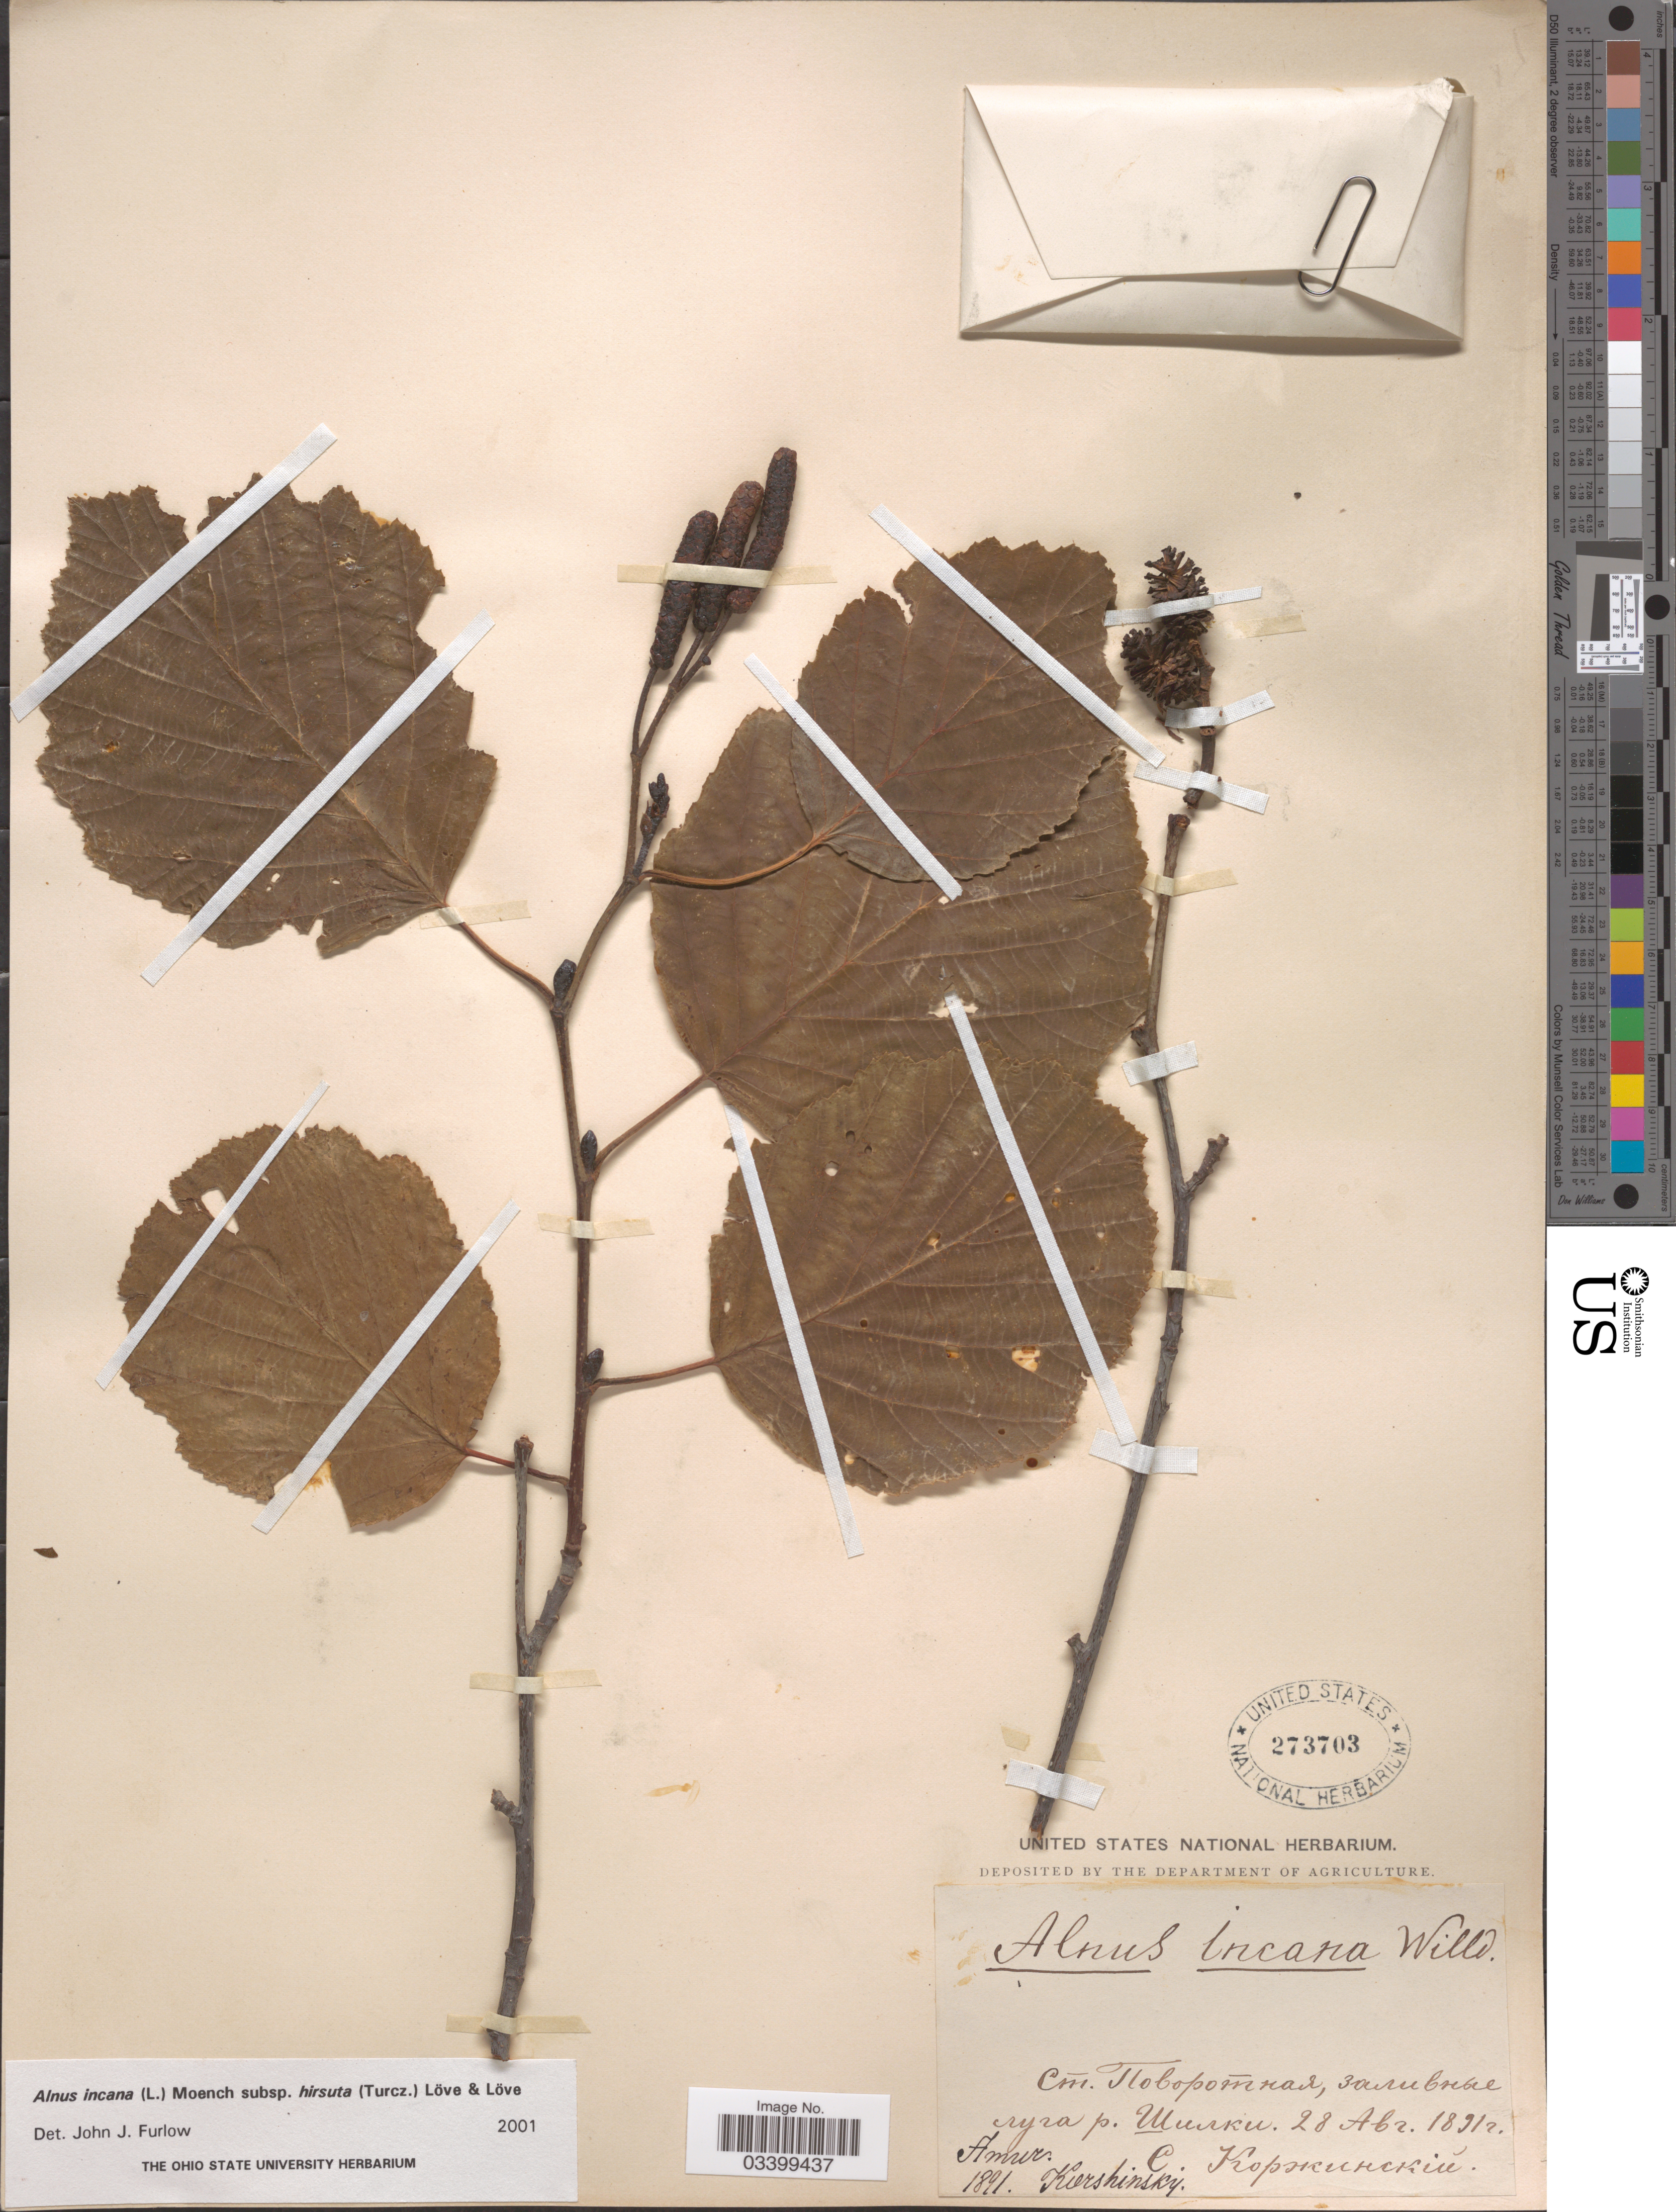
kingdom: Plantae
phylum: Tracheophyta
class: Magnoliopsida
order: Fagales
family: Betulaceae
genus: Alnus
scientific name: Alnus incana subsp. hirsuta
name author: (Spach) Á. Löve & D. Löve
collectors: S. Korzhinskiy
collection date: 1891-08-28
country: Russian Federation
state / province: Zabaykalsky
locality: Povorotnaya, river Shilka.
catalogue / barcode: US 273703